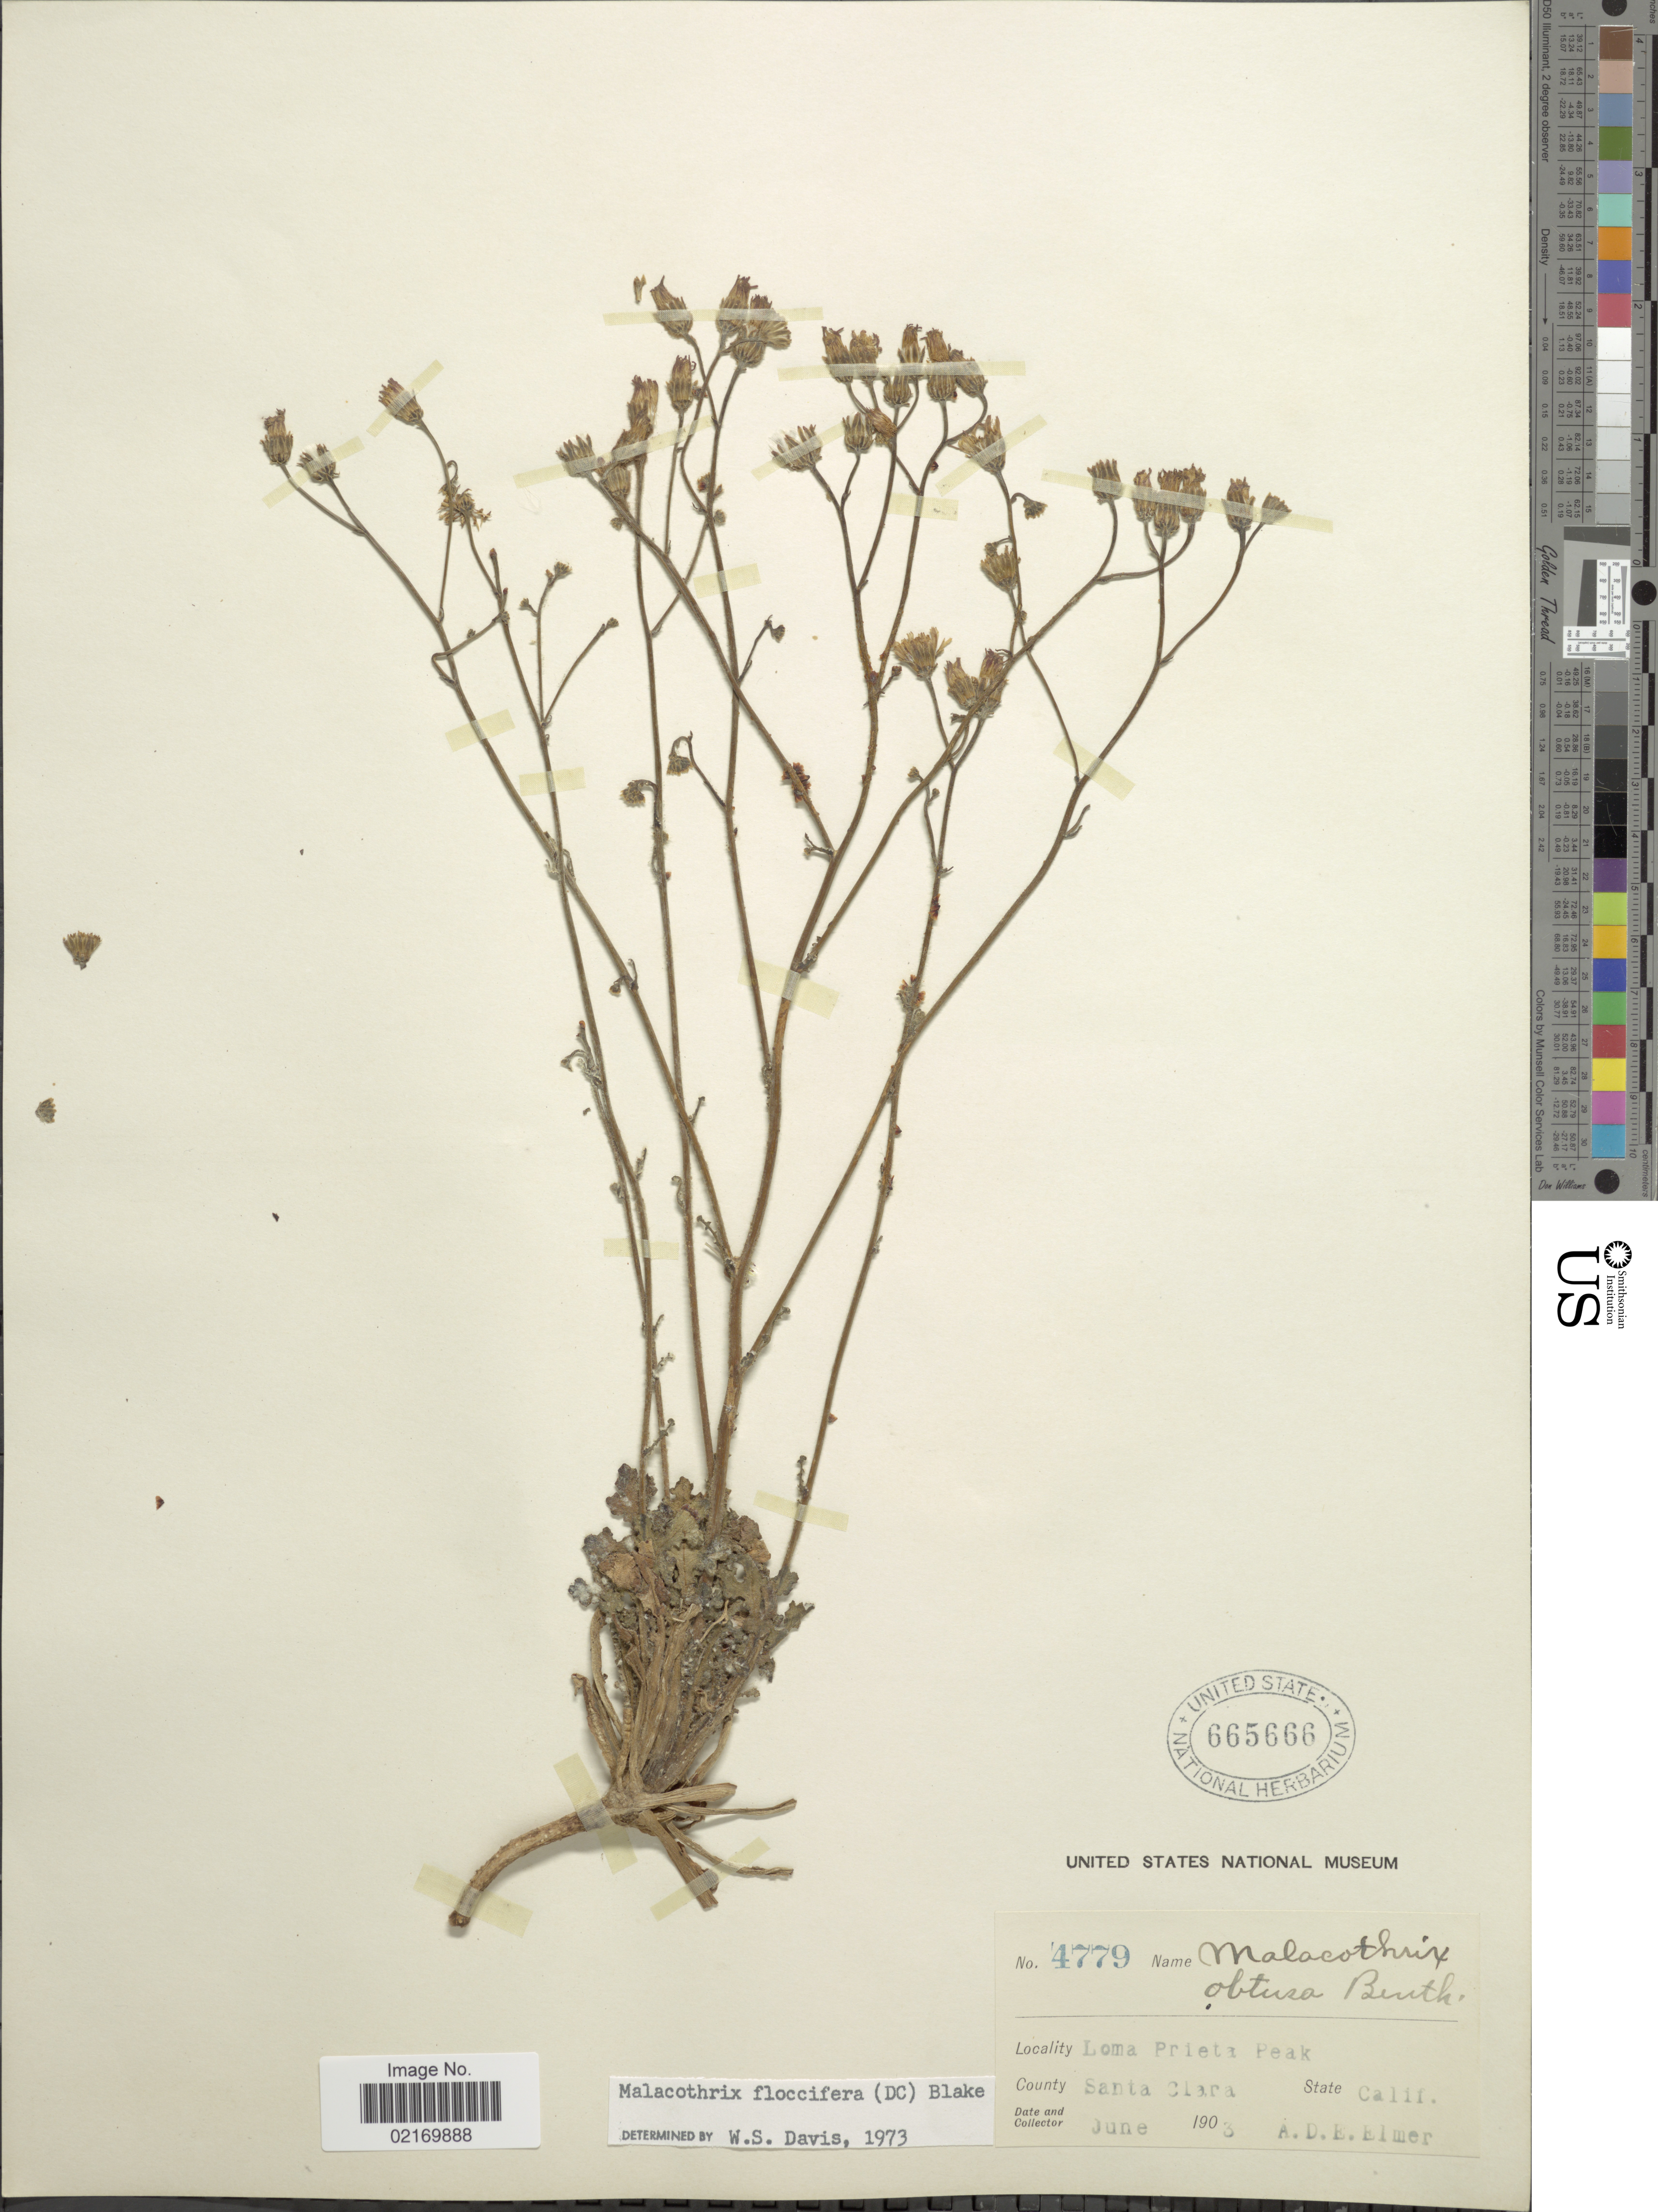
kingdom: Plantae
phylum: Tracheophyta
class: Magnoliopsida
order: Asterales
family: Asteraceae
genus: Malacothrix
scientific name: Malacothrix floccifera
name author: (DC.) S.F. Blake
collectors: A. D. E. Elmer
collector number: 4779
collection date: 1903-06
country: United States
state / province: California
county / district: Santa Clara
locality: Lome Prieta Peak, County Santa Clara, State Calif.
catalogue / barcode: US 665666